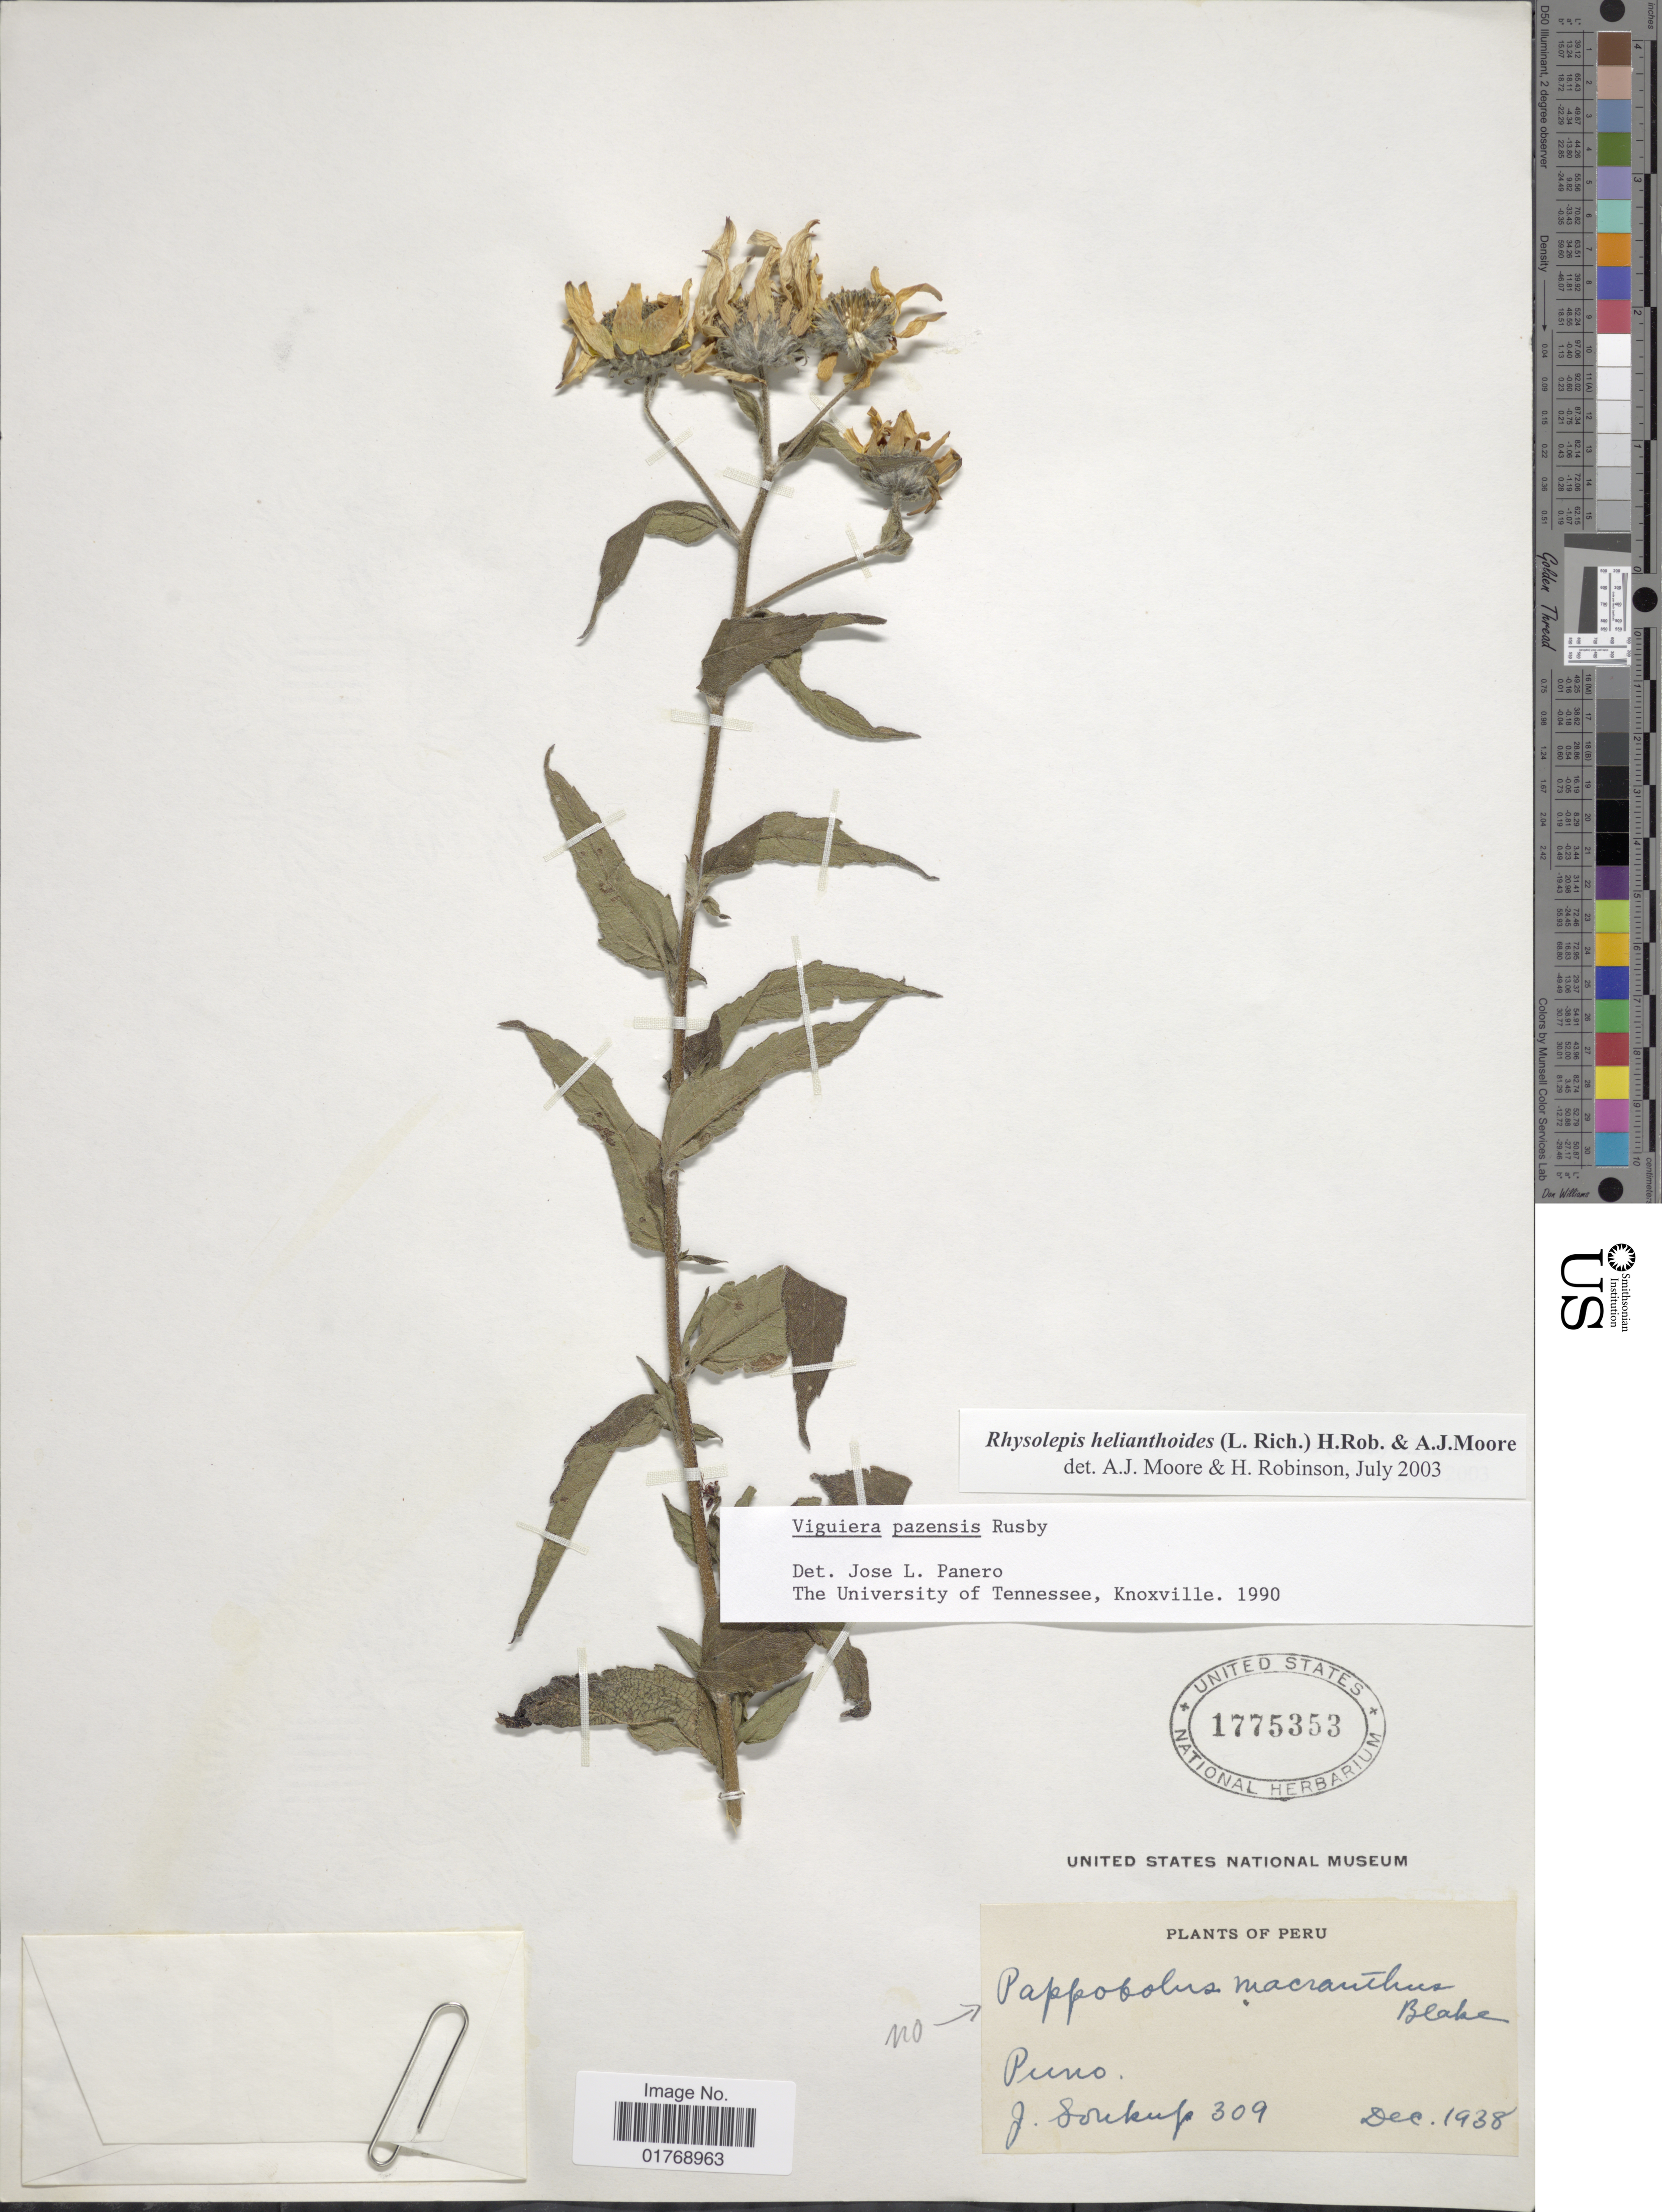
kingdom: Plantae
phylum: Tracheophyta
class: Magnoliopsida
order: Asterales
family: Asteraceae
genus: Viguiera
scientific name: Viguiera procumbens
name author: (Pers.) S.F. Blake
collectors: J. Soukup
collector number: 309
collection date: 1938-12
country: Peru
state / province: Puno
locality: Puno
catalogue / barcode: US 1775353